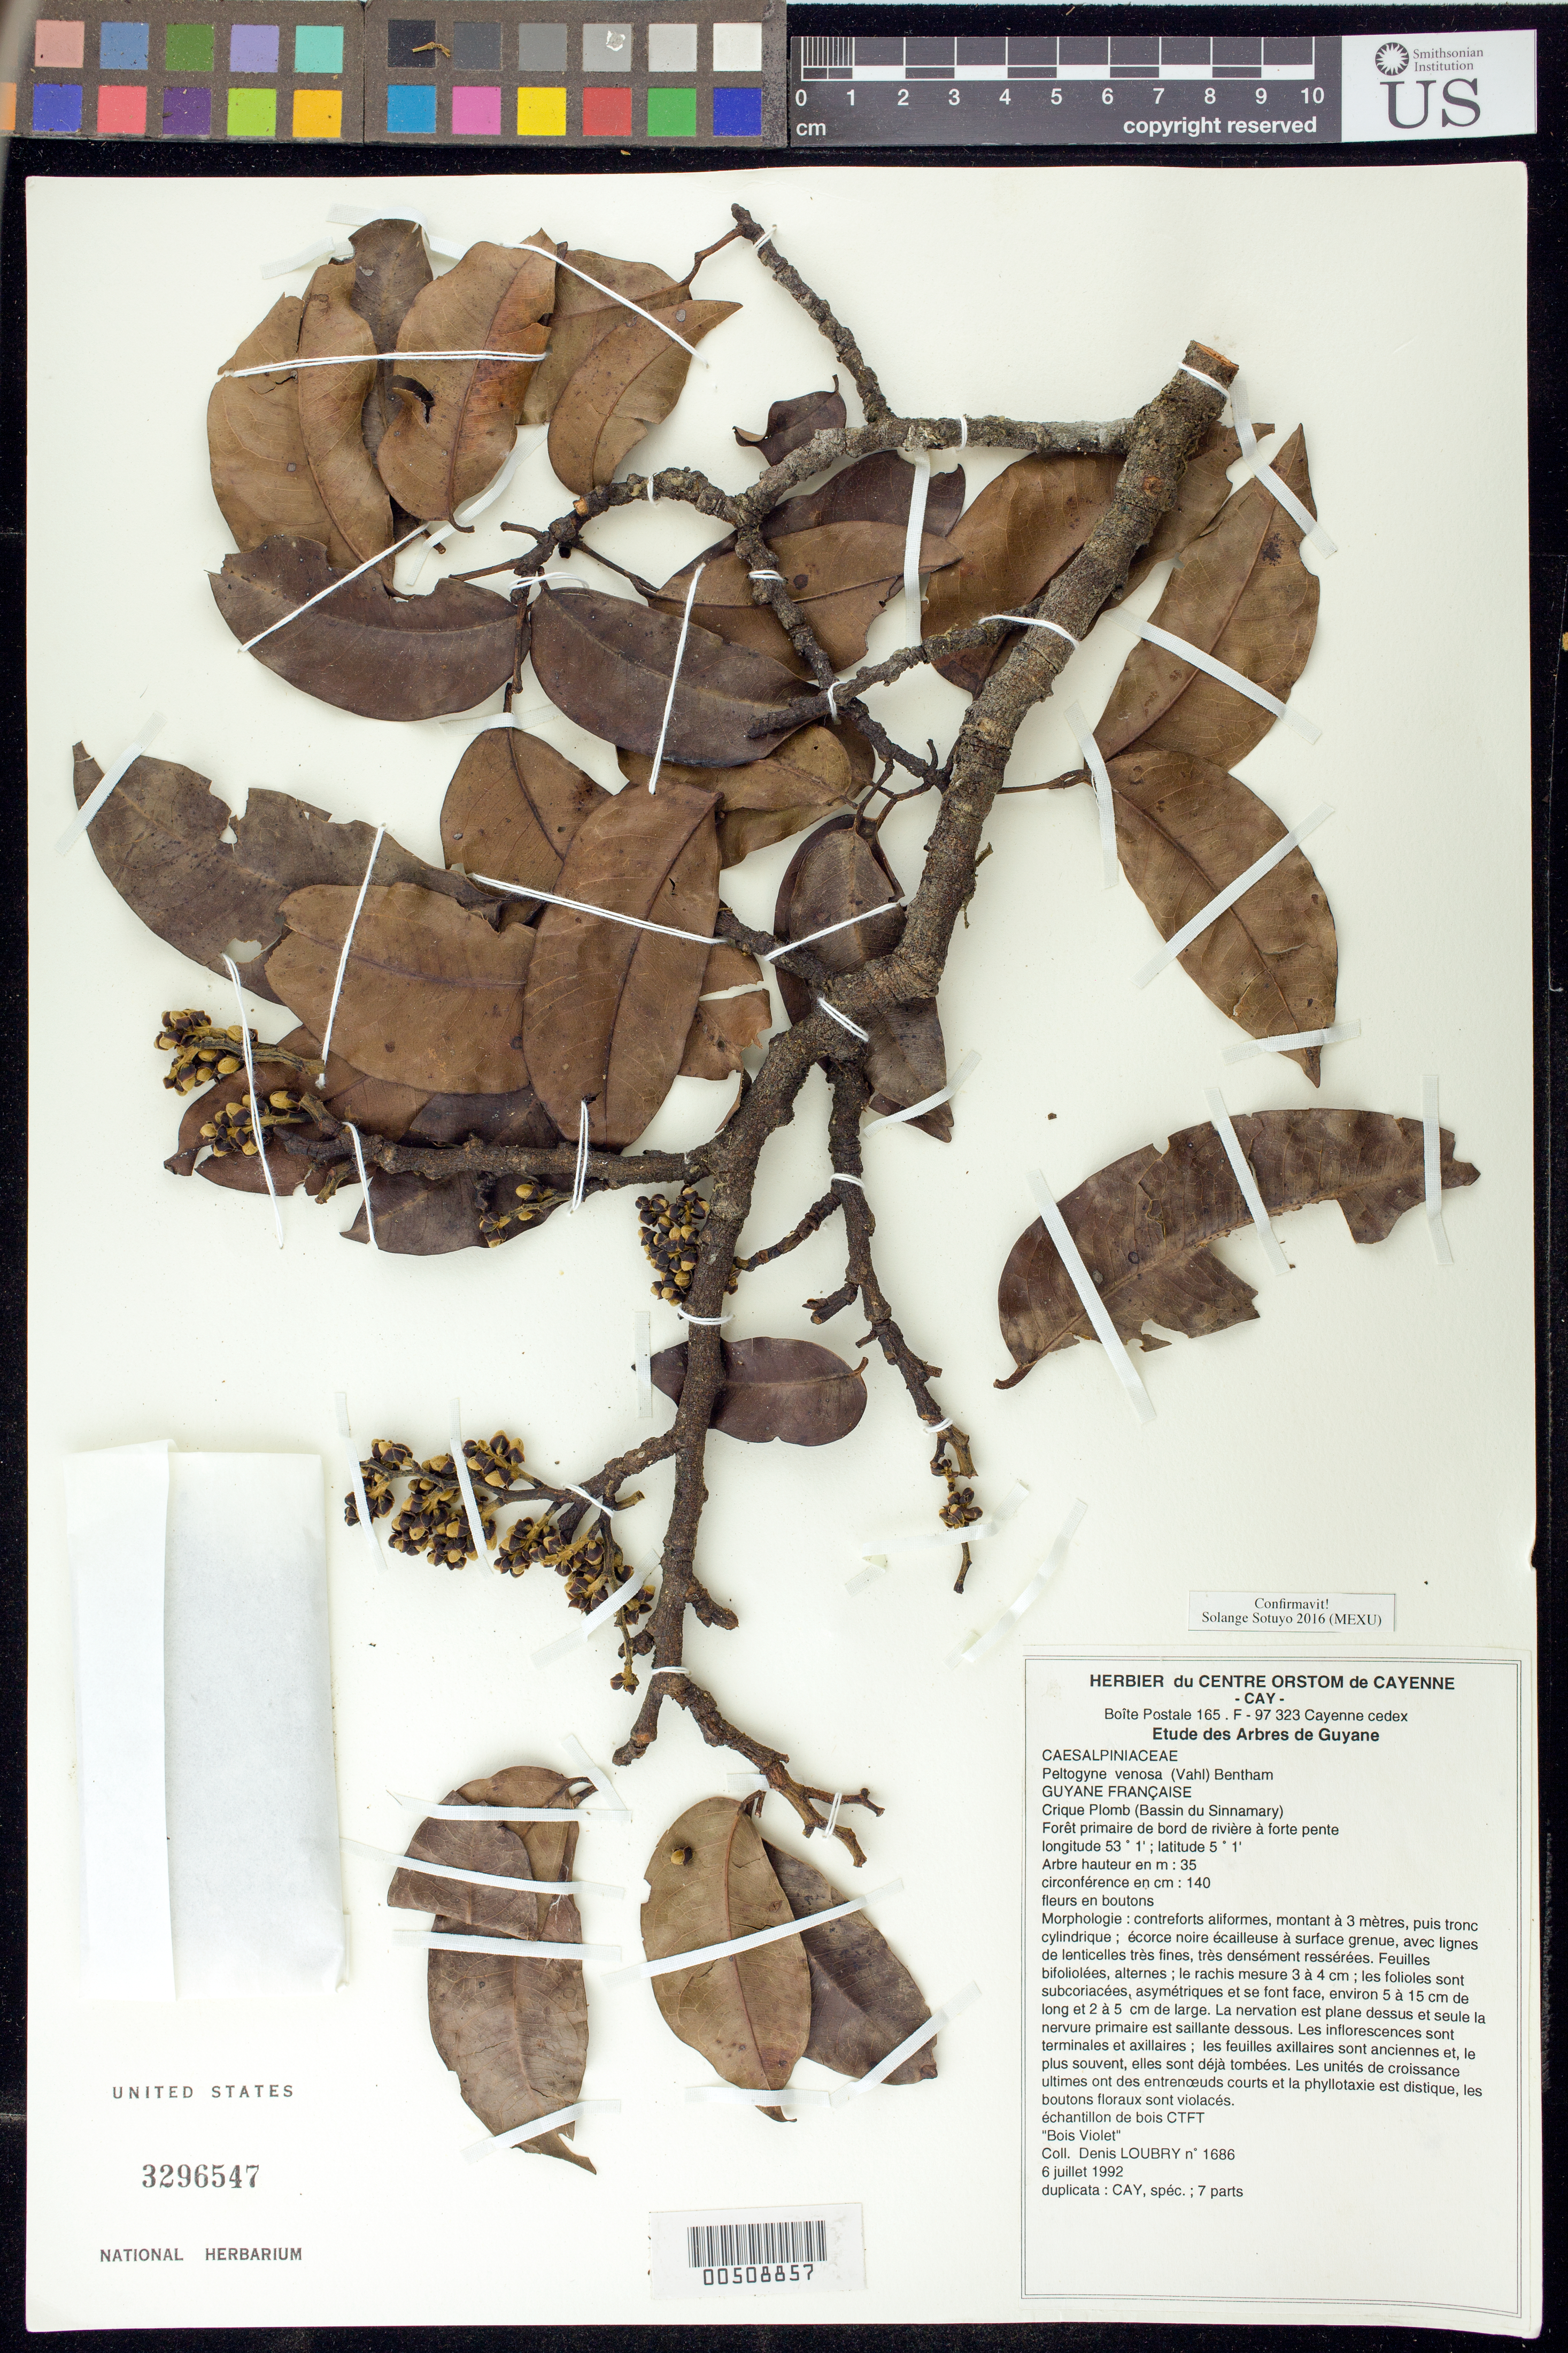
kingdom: Plantae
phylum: Tracheophyta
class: Magnoliopsida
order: Fabales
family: Fabaceae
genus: Peltogyne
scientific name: Peltogyne venosa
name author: (Vahl) Benth.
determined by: Sotuyo, Solange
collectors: D. Loubry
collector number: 1686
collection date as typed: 06 Jul 1992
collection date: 1992-07-06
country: French Guiana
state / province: Cayenne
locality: Crique plomb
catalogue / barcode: US 3296547